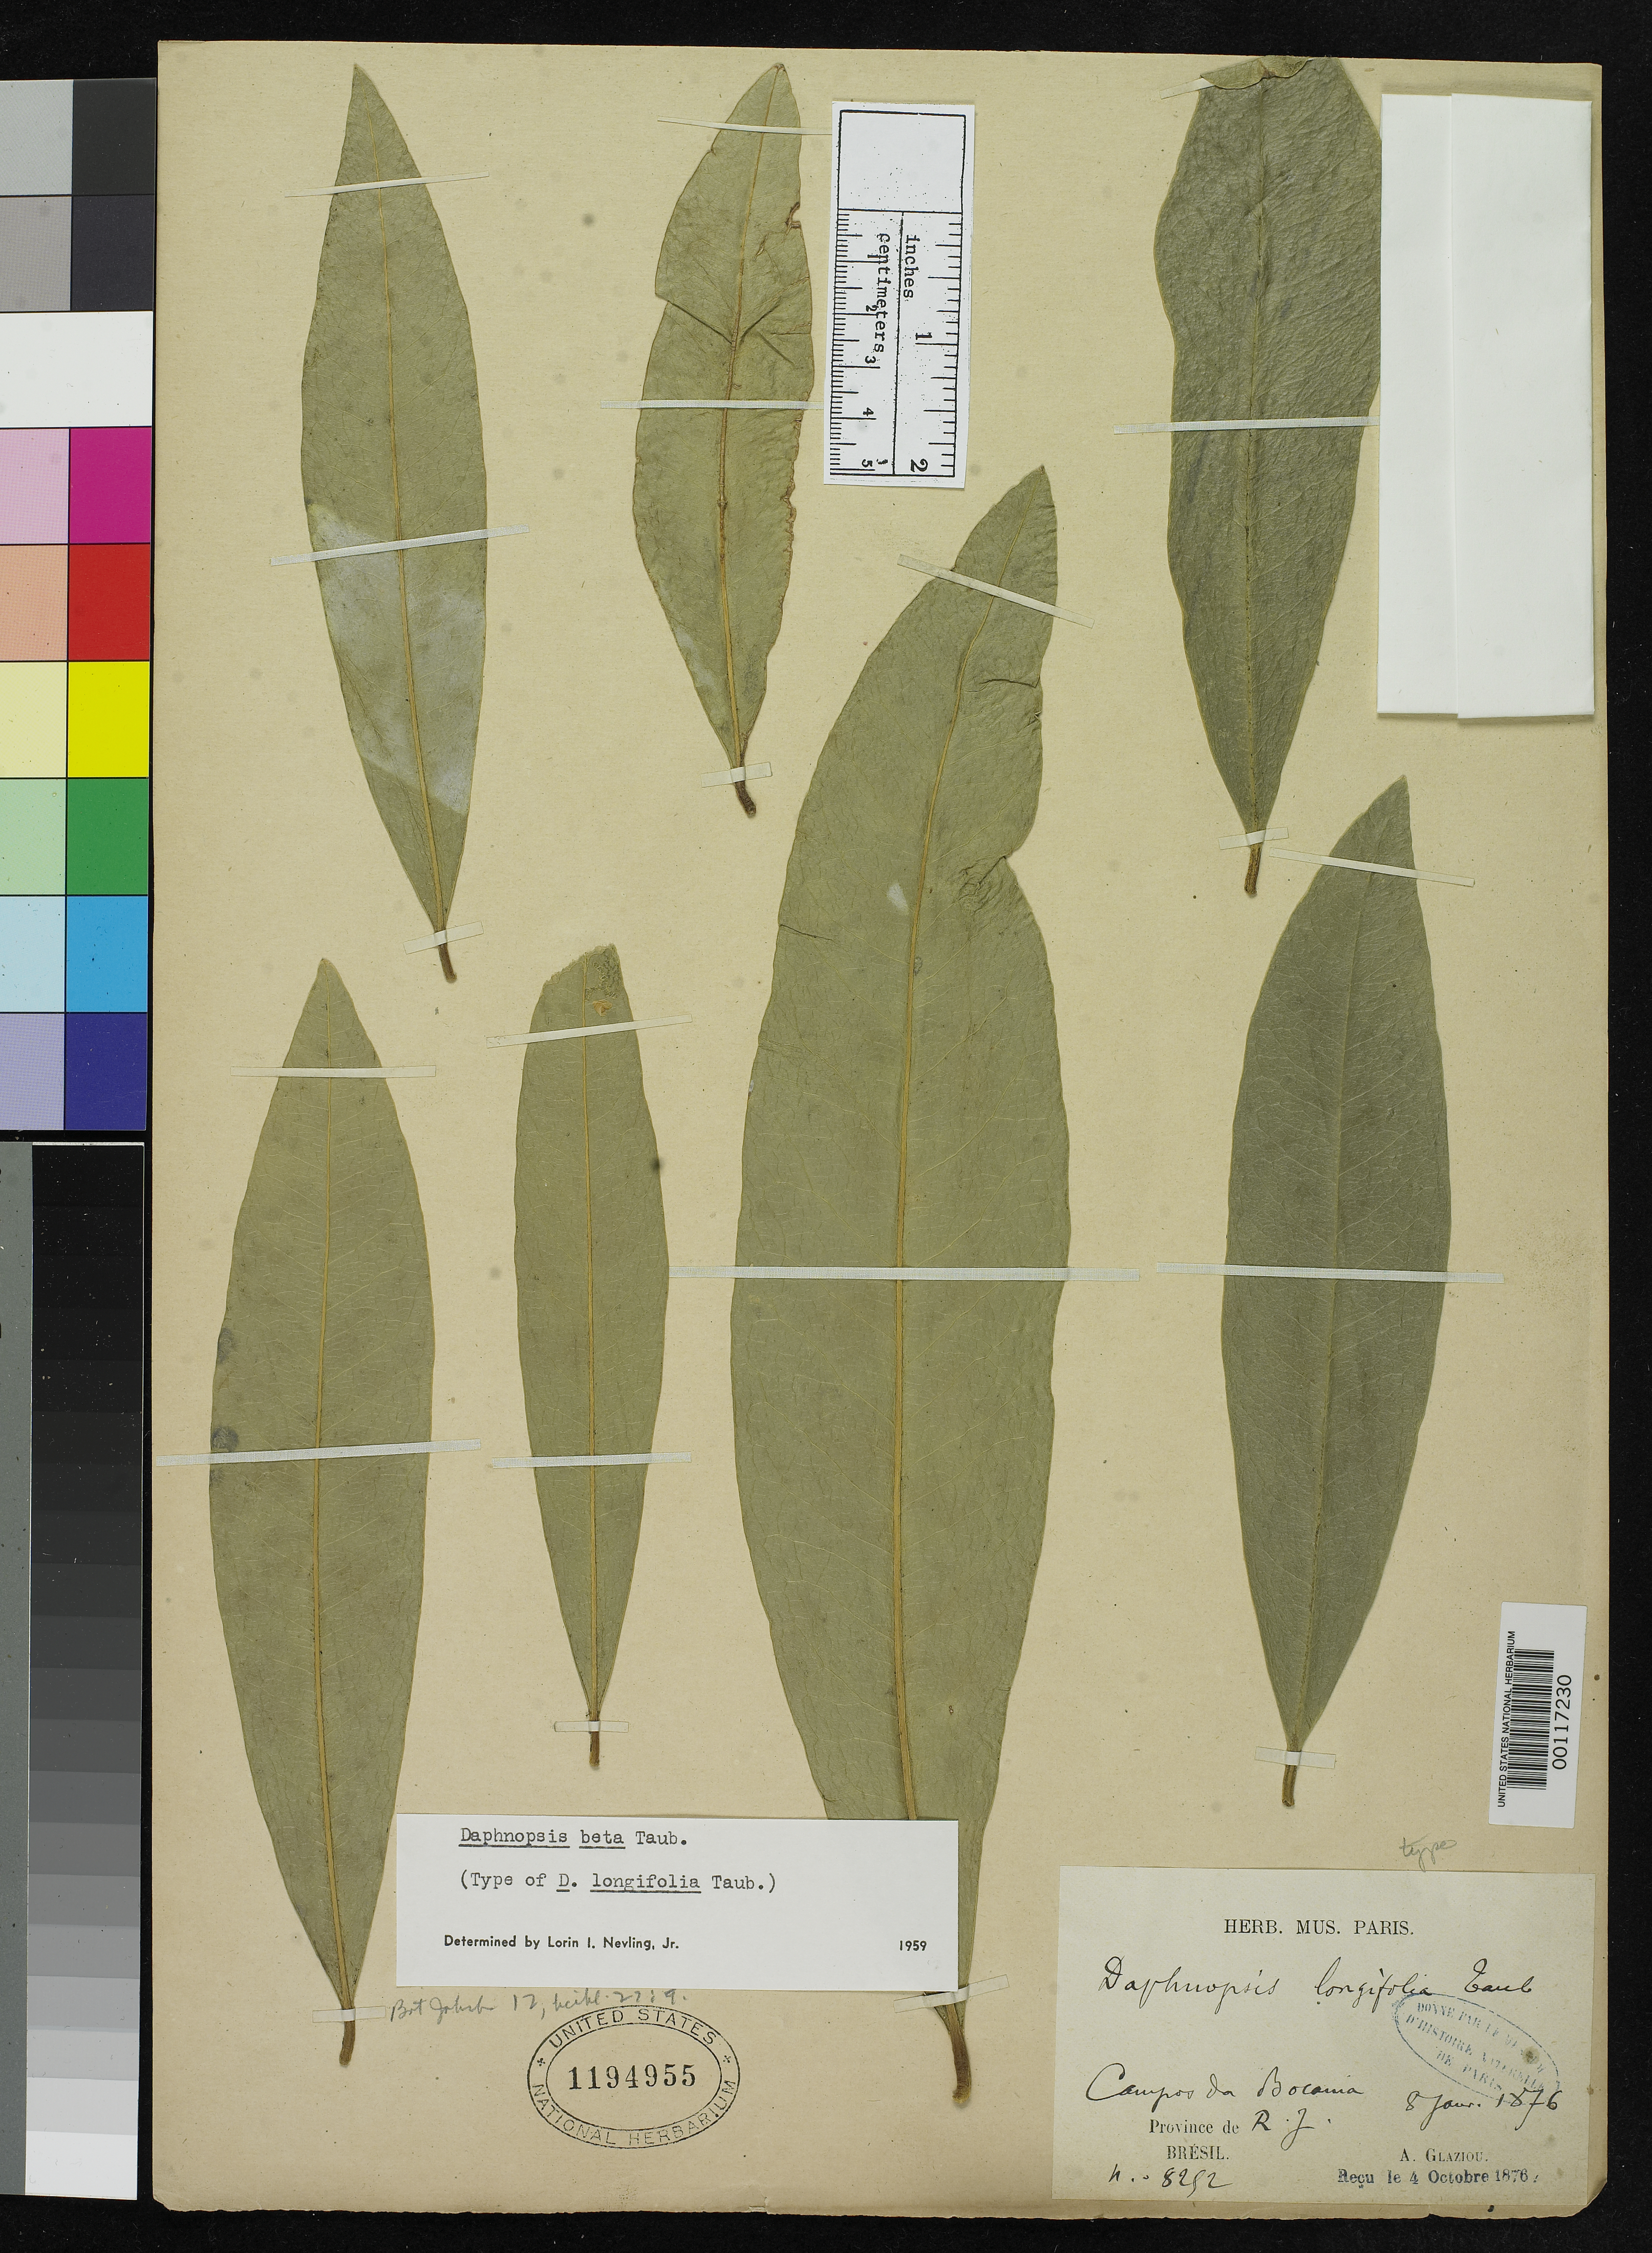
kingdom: Plantae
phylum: Tracheophyta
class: Magnoliopsida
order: Malvales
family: Thymelaeaceae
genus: Daphnopsis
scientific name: Daphnopsis longifolia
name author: Taub.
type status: Isotype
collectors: A. F. M. Glaziou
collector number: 8252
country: Brazil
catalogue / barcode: US 1194955